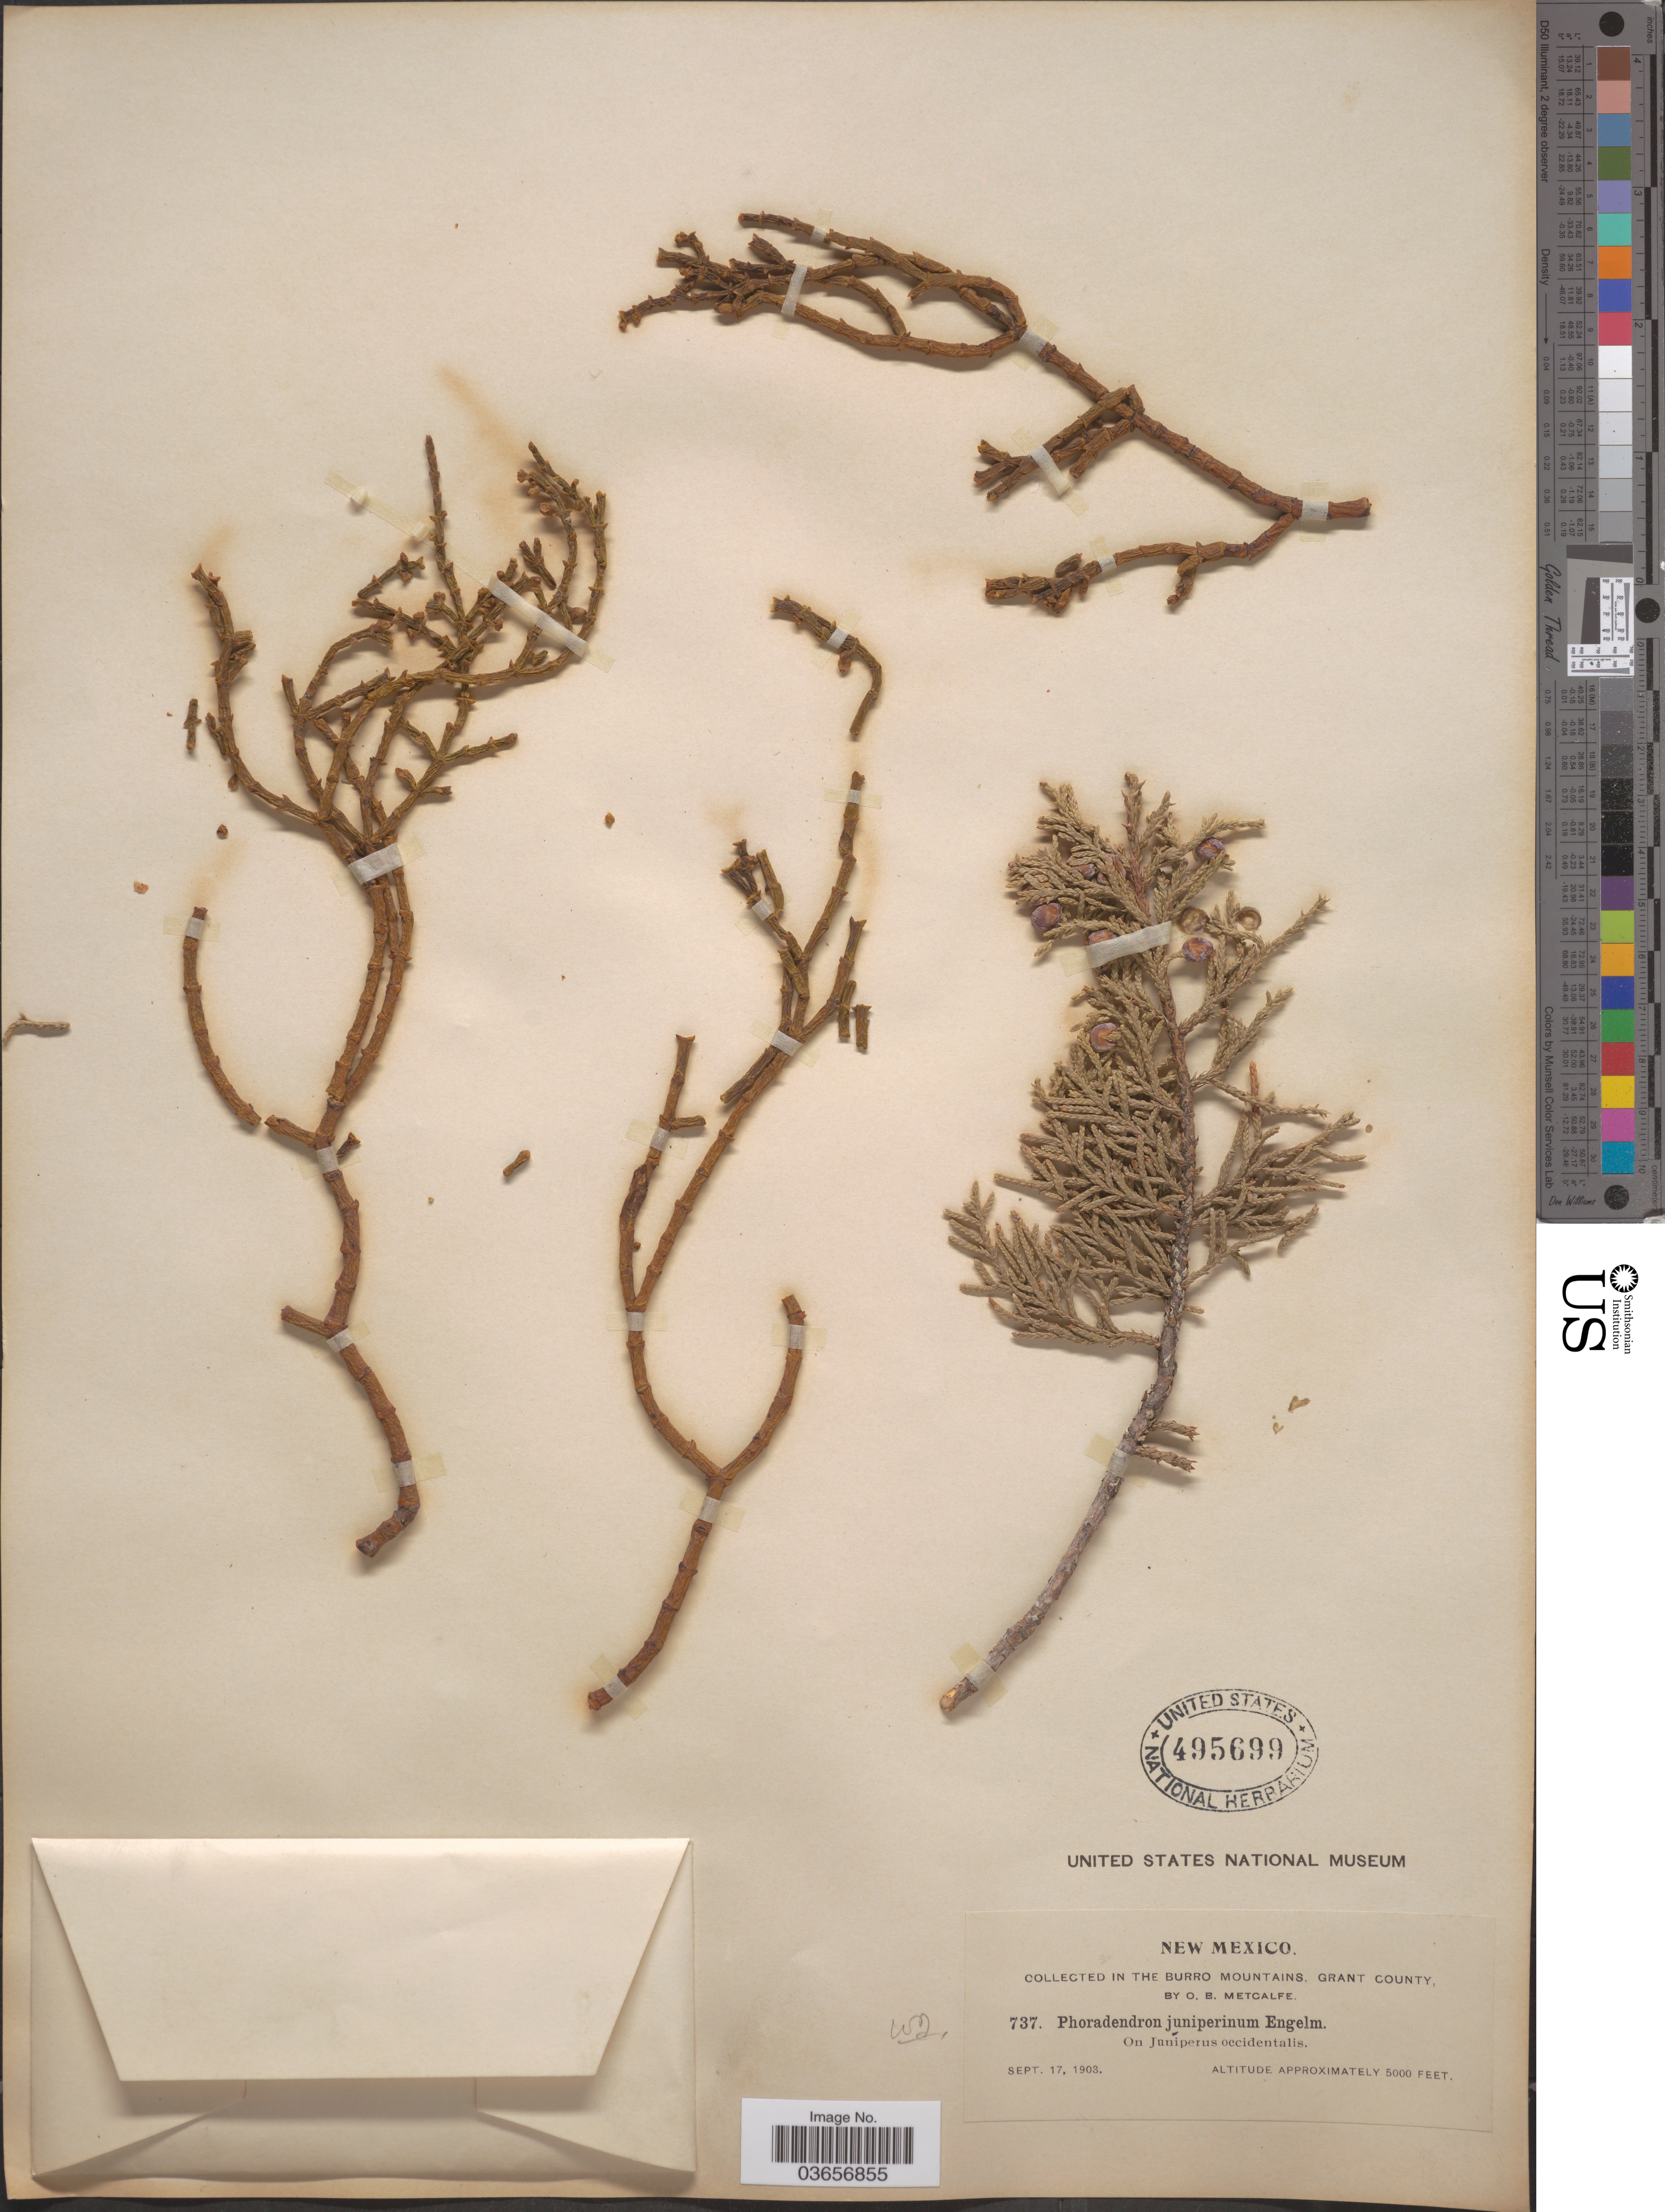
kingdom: Plantae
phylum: Tracheophyta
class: Magnoliopsida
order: Santalales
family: Viscaceae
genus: Phoradendron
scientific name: Phoradendron juniperinum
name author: Engelm. ex A. Gray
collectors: O. B. Metcalfe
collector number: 737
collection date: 1903-09-17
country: United States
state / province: New Mexico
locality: In the Burro Mountains, Grant County.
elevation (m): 1524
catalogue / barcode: US 495699